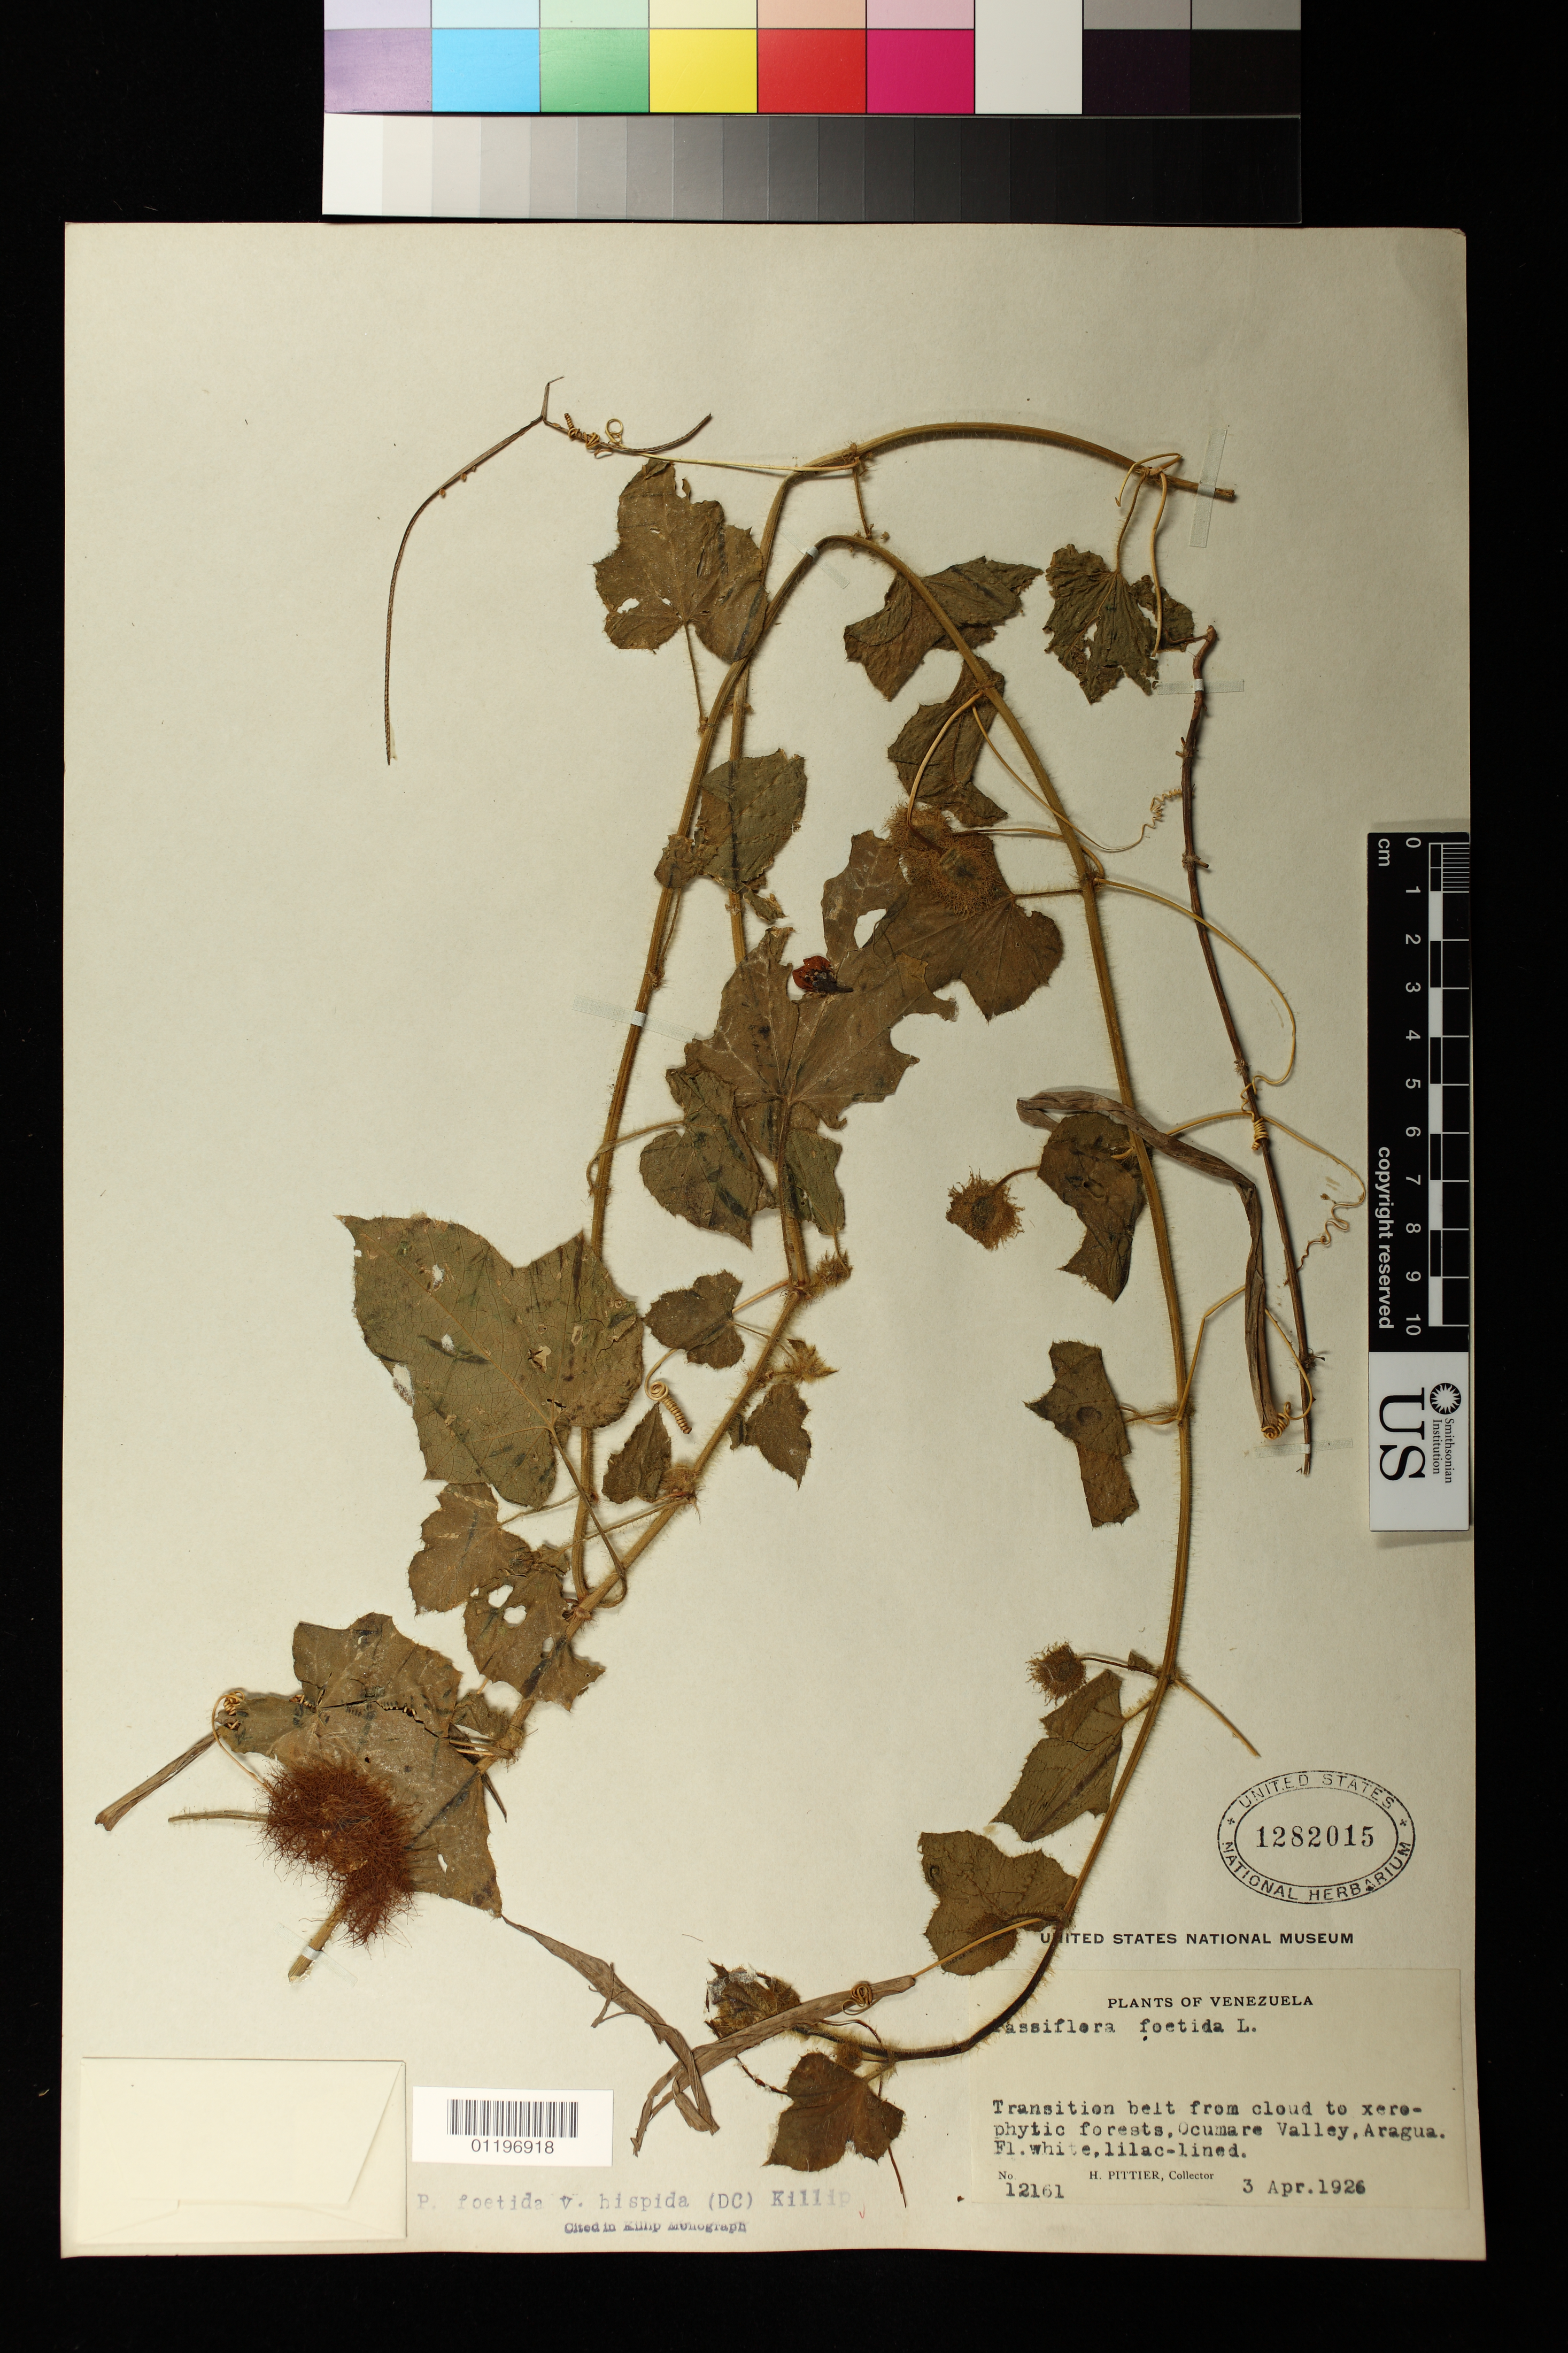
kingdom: Plantae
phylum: Tracheophyta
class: Magnoliopsida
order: Malpighiales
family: Passifloraceae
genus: Passiflora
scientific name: Passiflora foetida var. hispida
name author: (DC. ex Triana & Planch.) Killip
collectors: H. F. Pittier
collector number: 12161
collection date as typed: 04 Mar 1926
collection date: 1926-03-04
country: Venezuela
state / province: Aragua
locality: Transition belt from cloud to xerophytic forests, Ocumare Valley, Aragua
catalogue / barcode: US 1282015